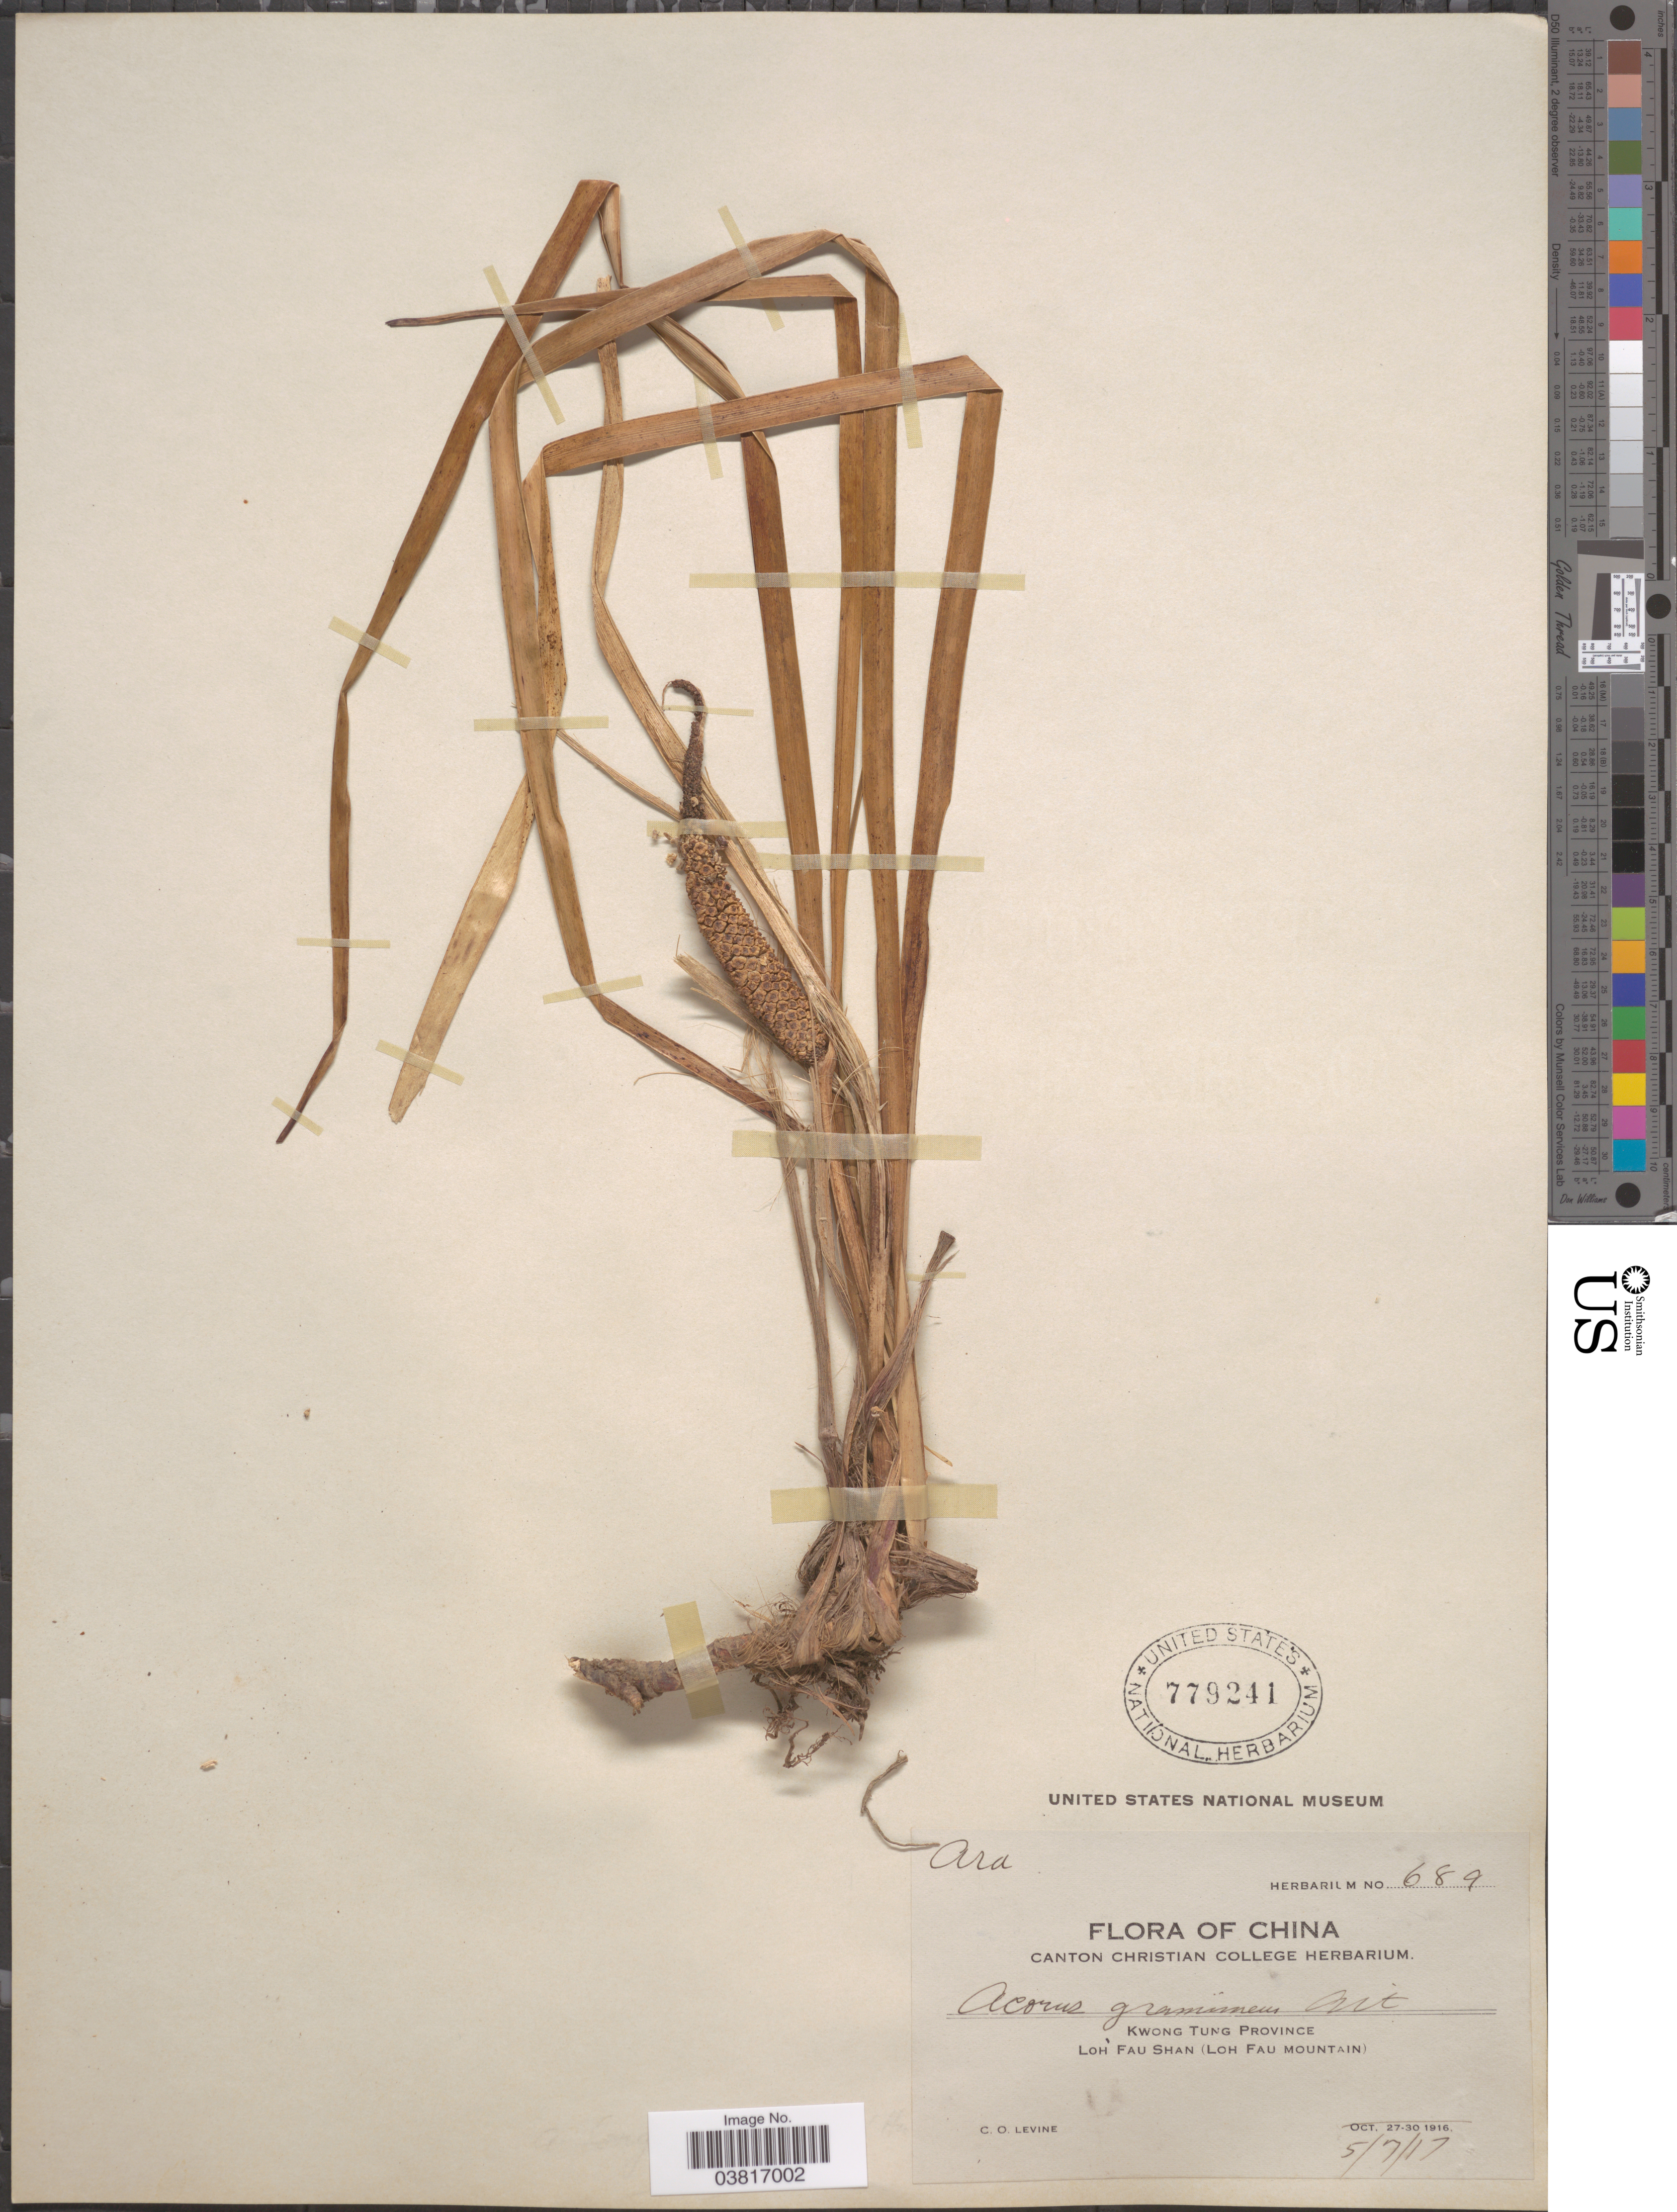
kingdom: Plantae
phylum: Tracheophyta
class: Liliopsida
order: Acorales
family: Acoraceae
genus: Acorus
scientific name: Acorus gramineus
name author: Sol. ex Aiton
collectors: C. O. Levine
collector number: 689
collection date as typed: Transcribed d/m/y: 5/7/17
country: China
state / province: Guangdong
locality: Kwong Tung Province. Loh Fau Shan (Loh Fau Mountain).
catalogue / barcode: US 779241